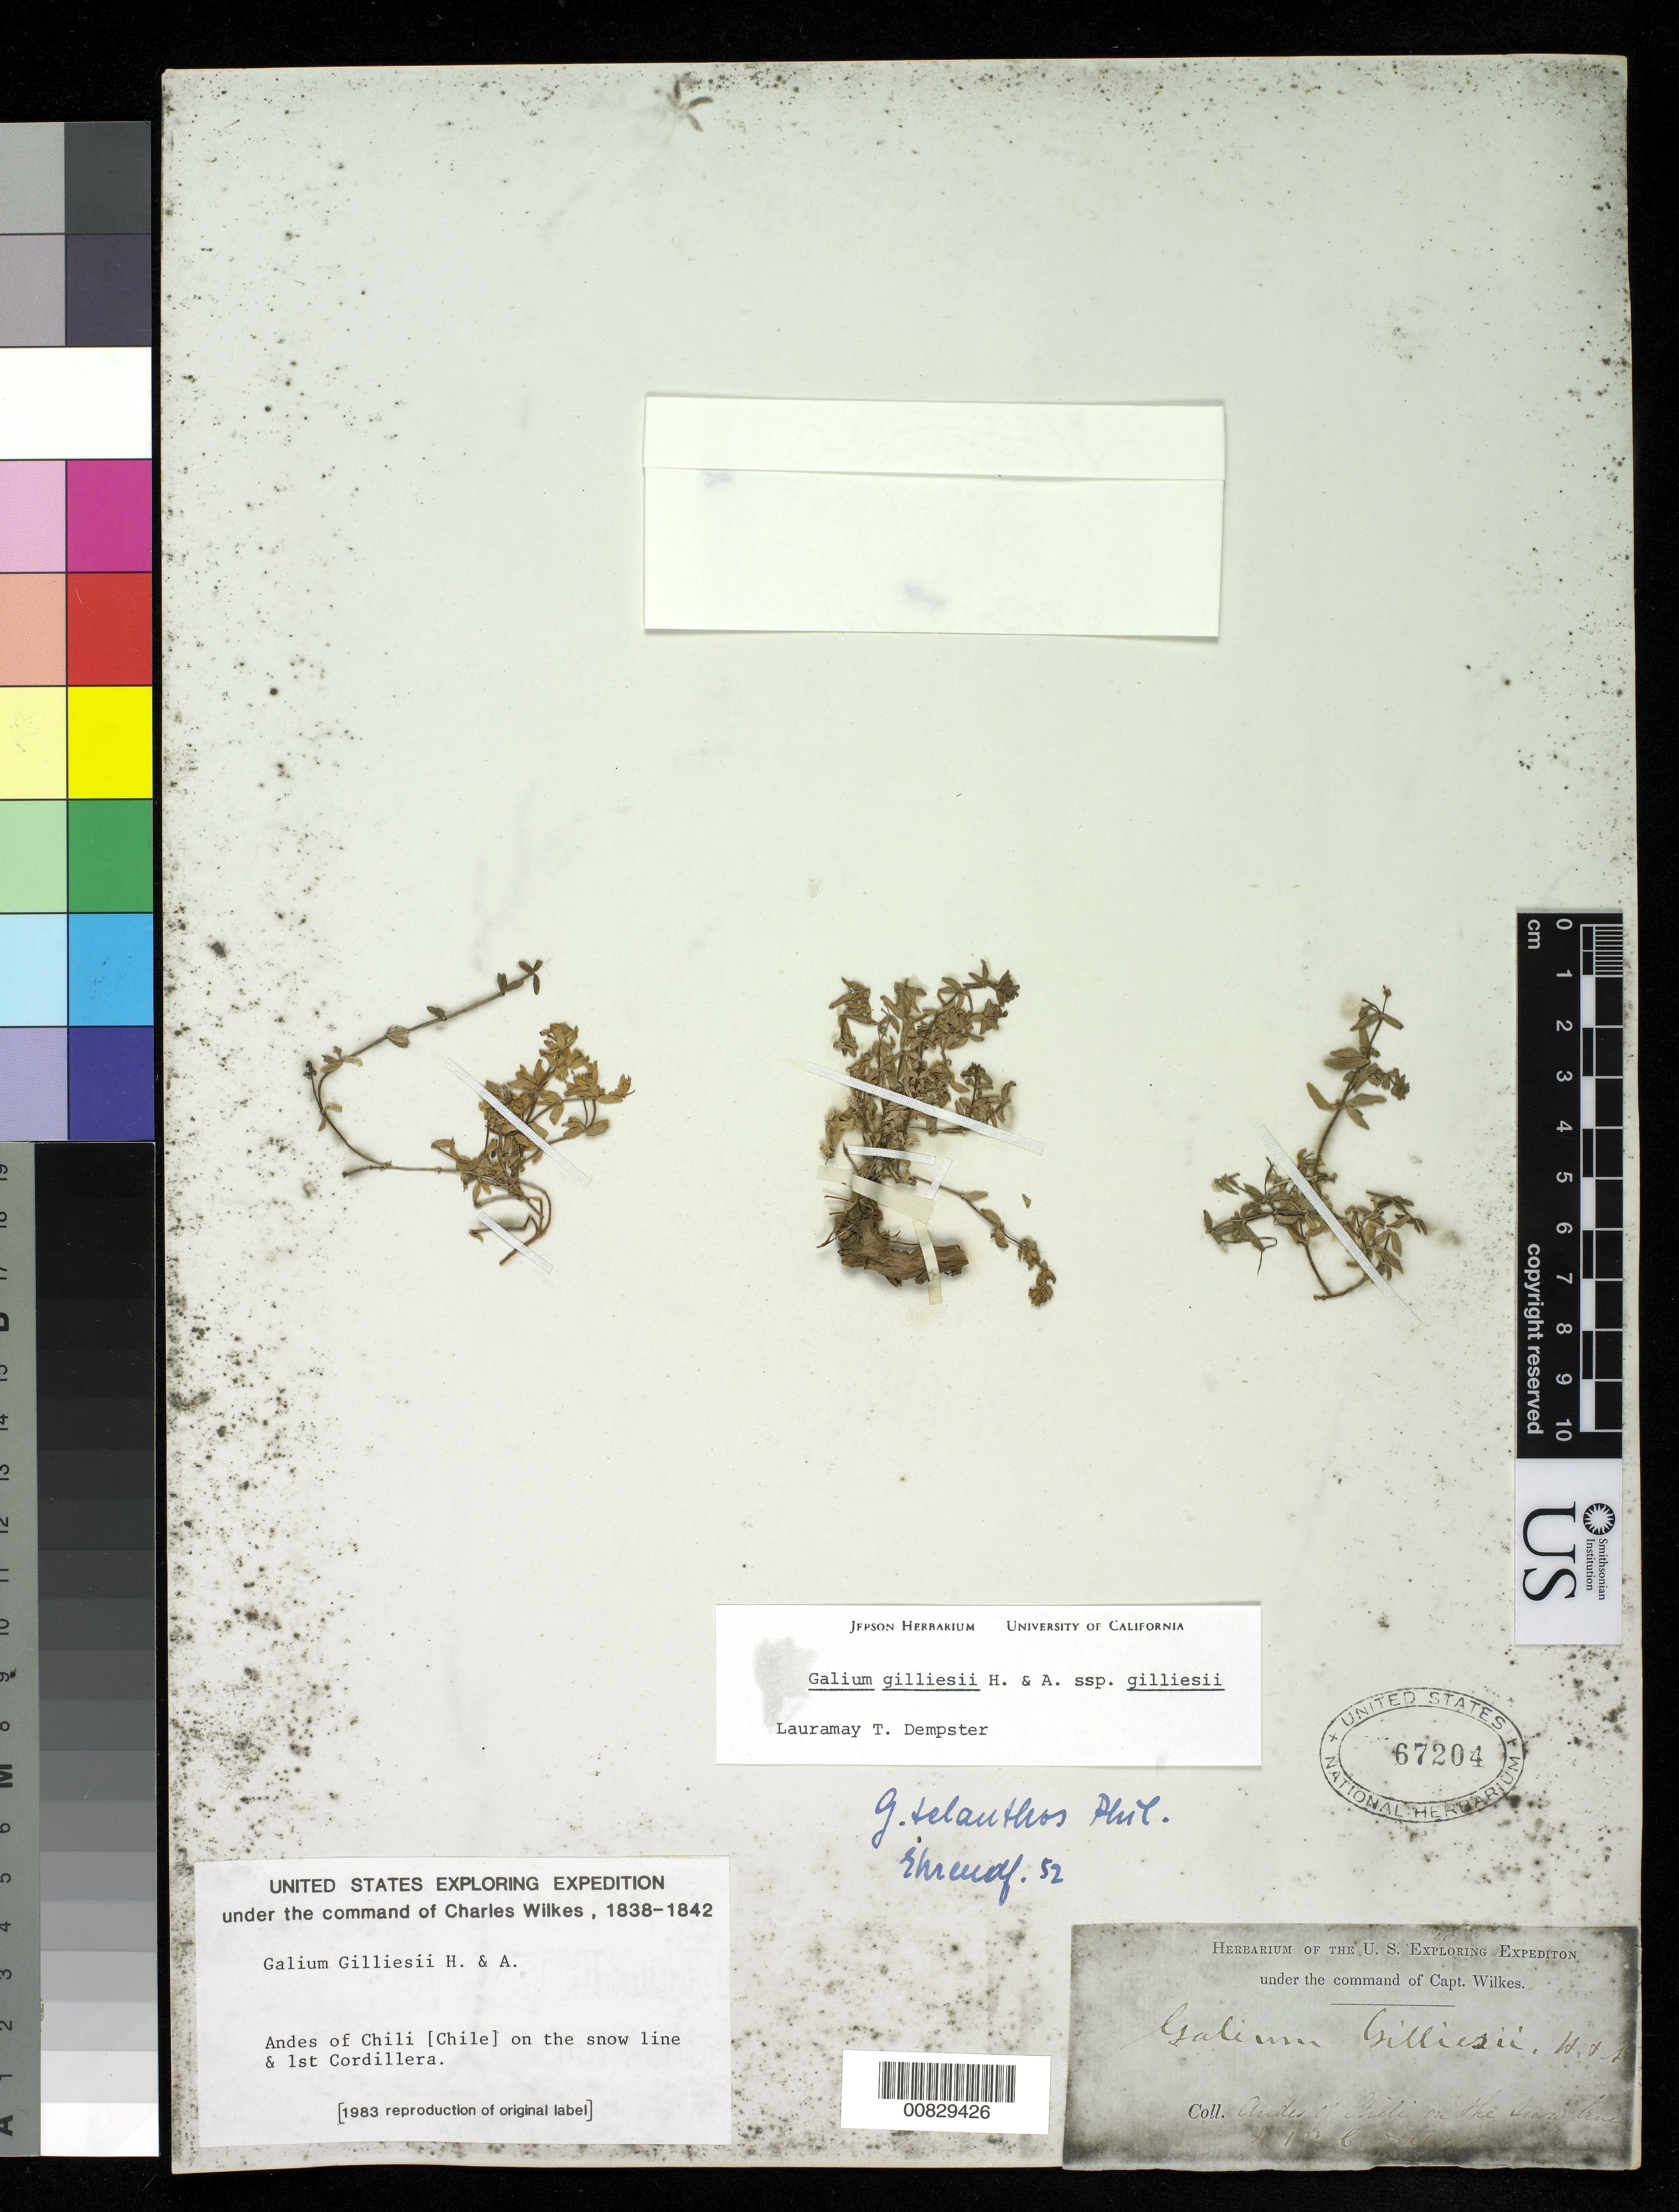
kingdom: Plantae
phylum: Tracheophyta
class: Magnoliopsida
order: Gentianales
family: Rubiaceae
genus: Galium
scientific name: Galium gilliesii subsp. gilliesii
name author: Hook. & Arn.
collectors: Wilkes Explor. Exped.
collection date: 1838/1842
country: Chile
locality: Andes of Chili on the snow line & 1st Cordillera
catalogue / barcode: US 67204